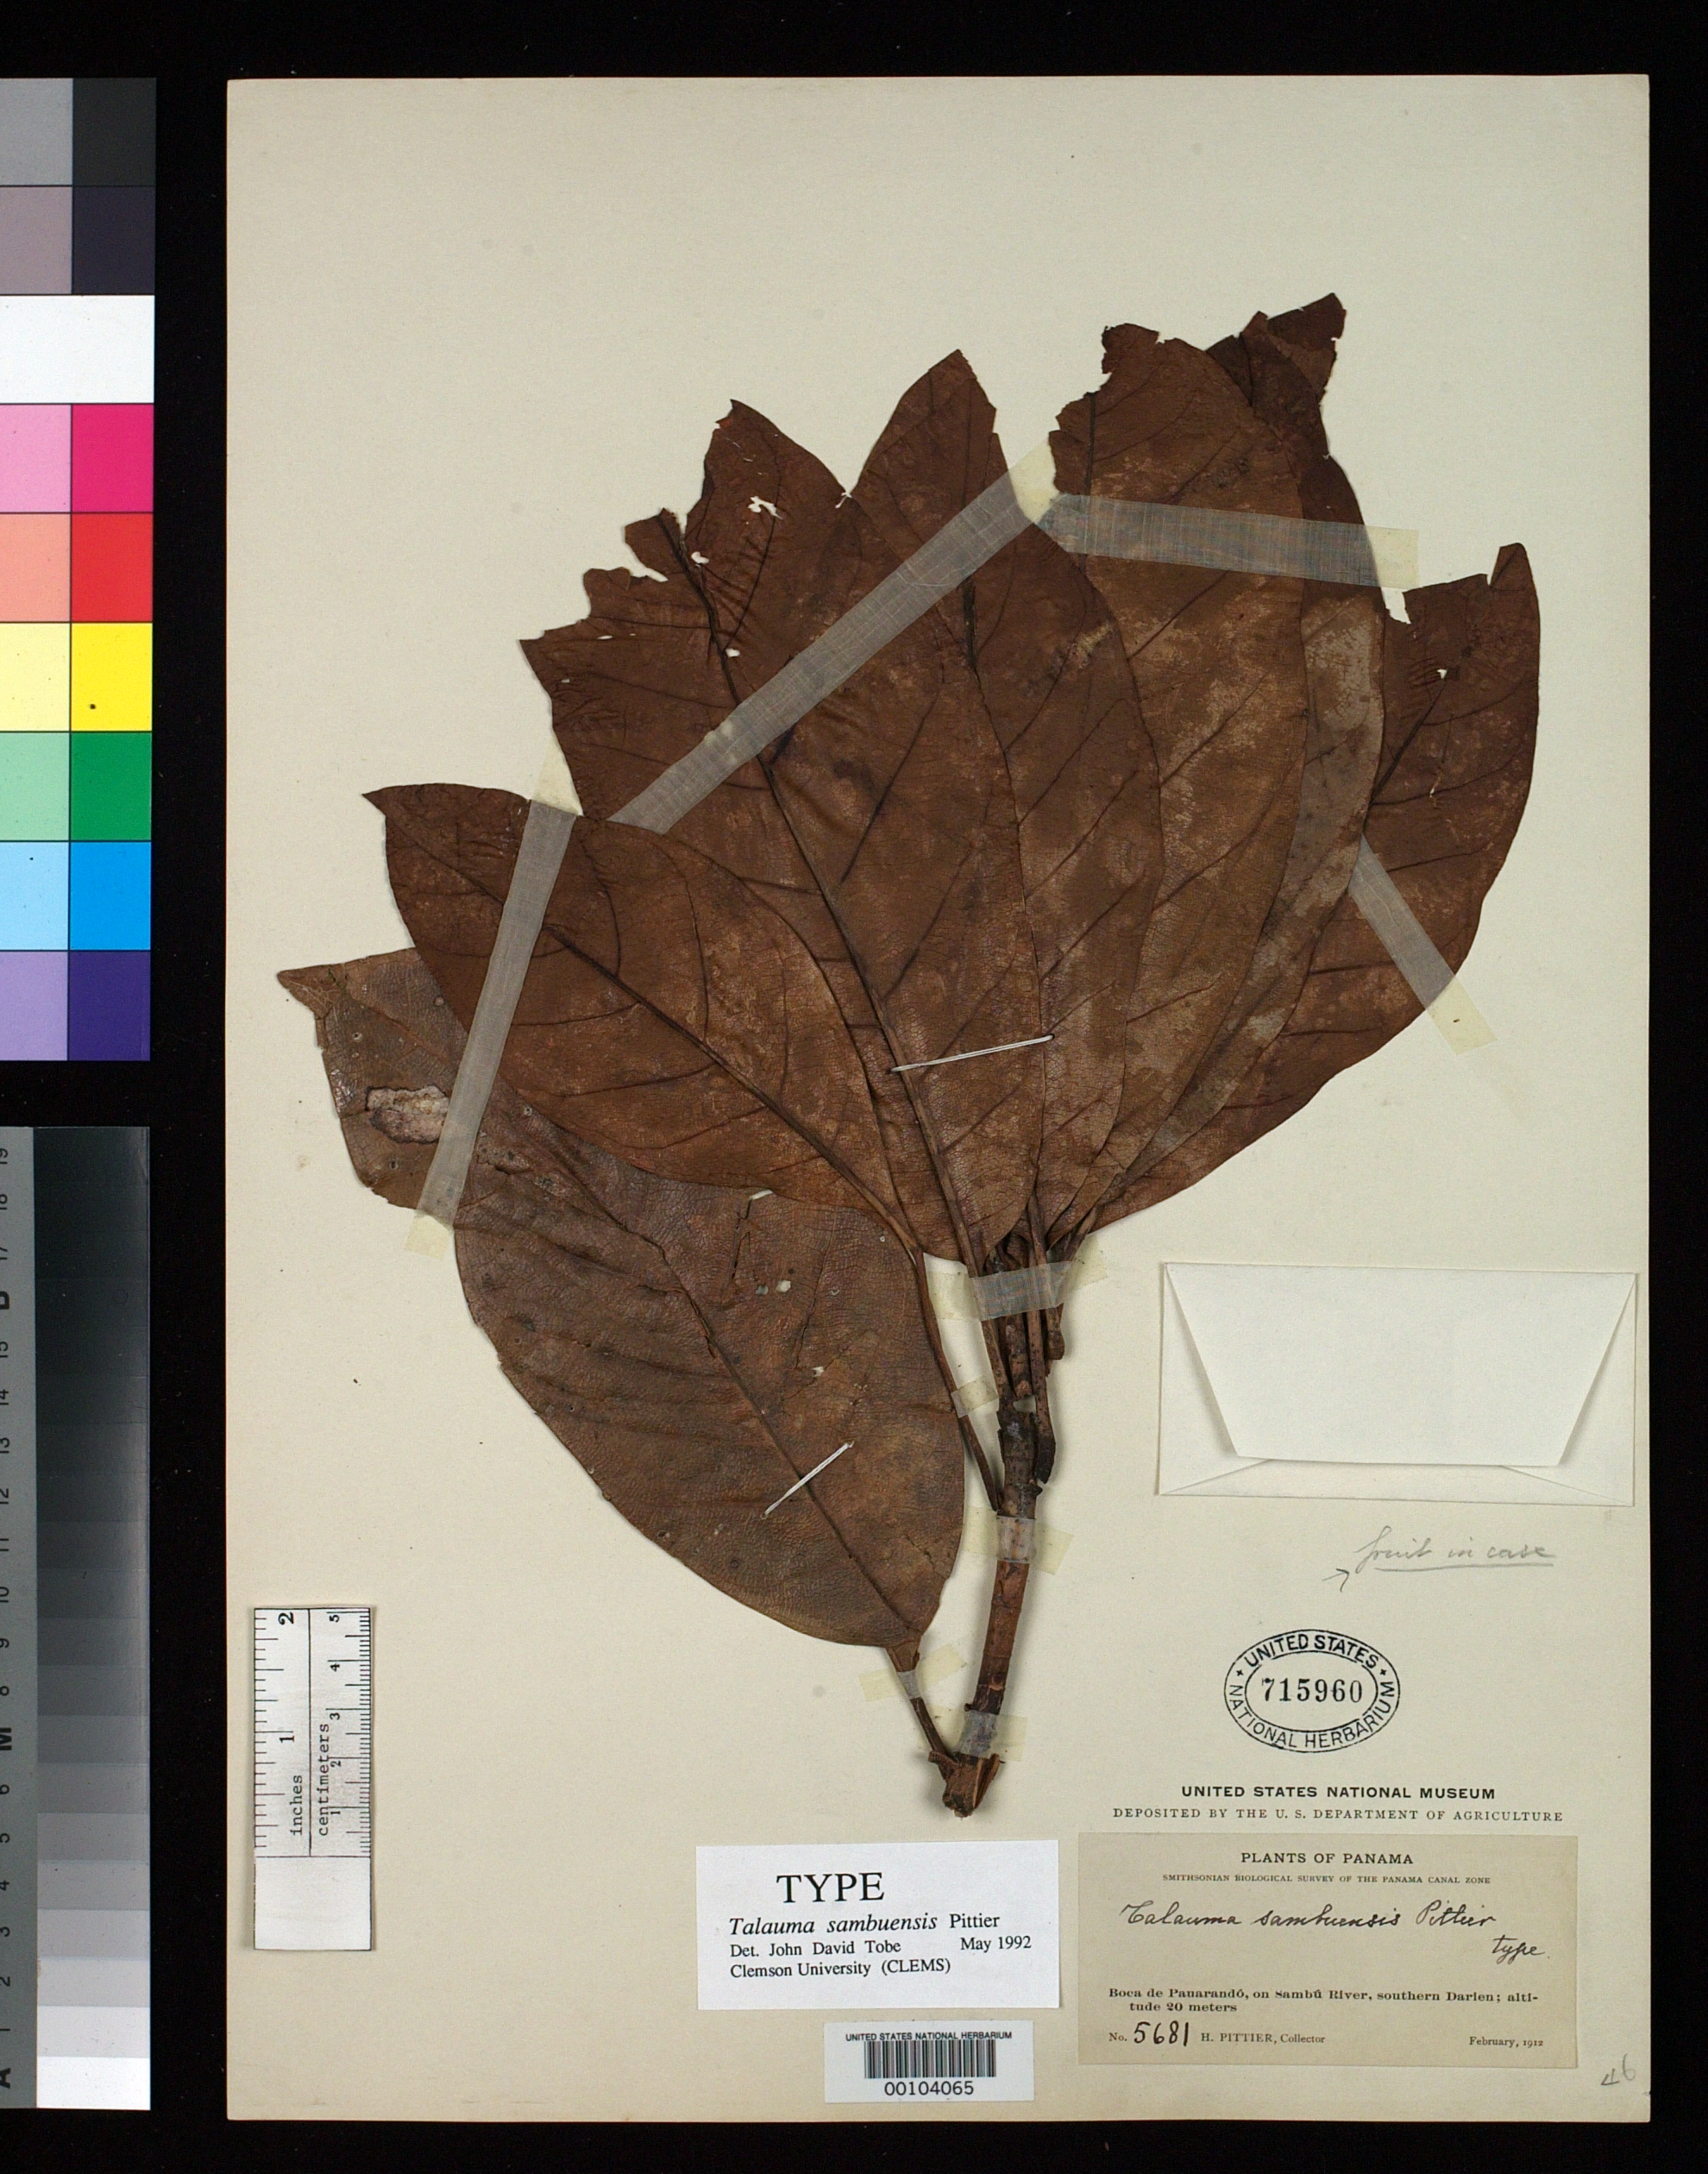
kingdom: Plantae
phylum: Tracheophyta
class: Magnoliopsida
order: Magnoliales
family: Magnoliaceae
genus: Talauma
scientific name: Talauma sambuensis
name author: Pittier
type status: Holotype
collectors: H. F. Pittier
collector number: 5681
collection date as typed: Feb 1912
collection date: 1912-02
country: Panama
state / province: Darién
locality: Boca de Pauarando on Sambu River, southern Darien, Canal Zone.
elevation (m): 20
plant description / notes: Wood and fruit collections filed separately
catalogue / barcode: US 715960